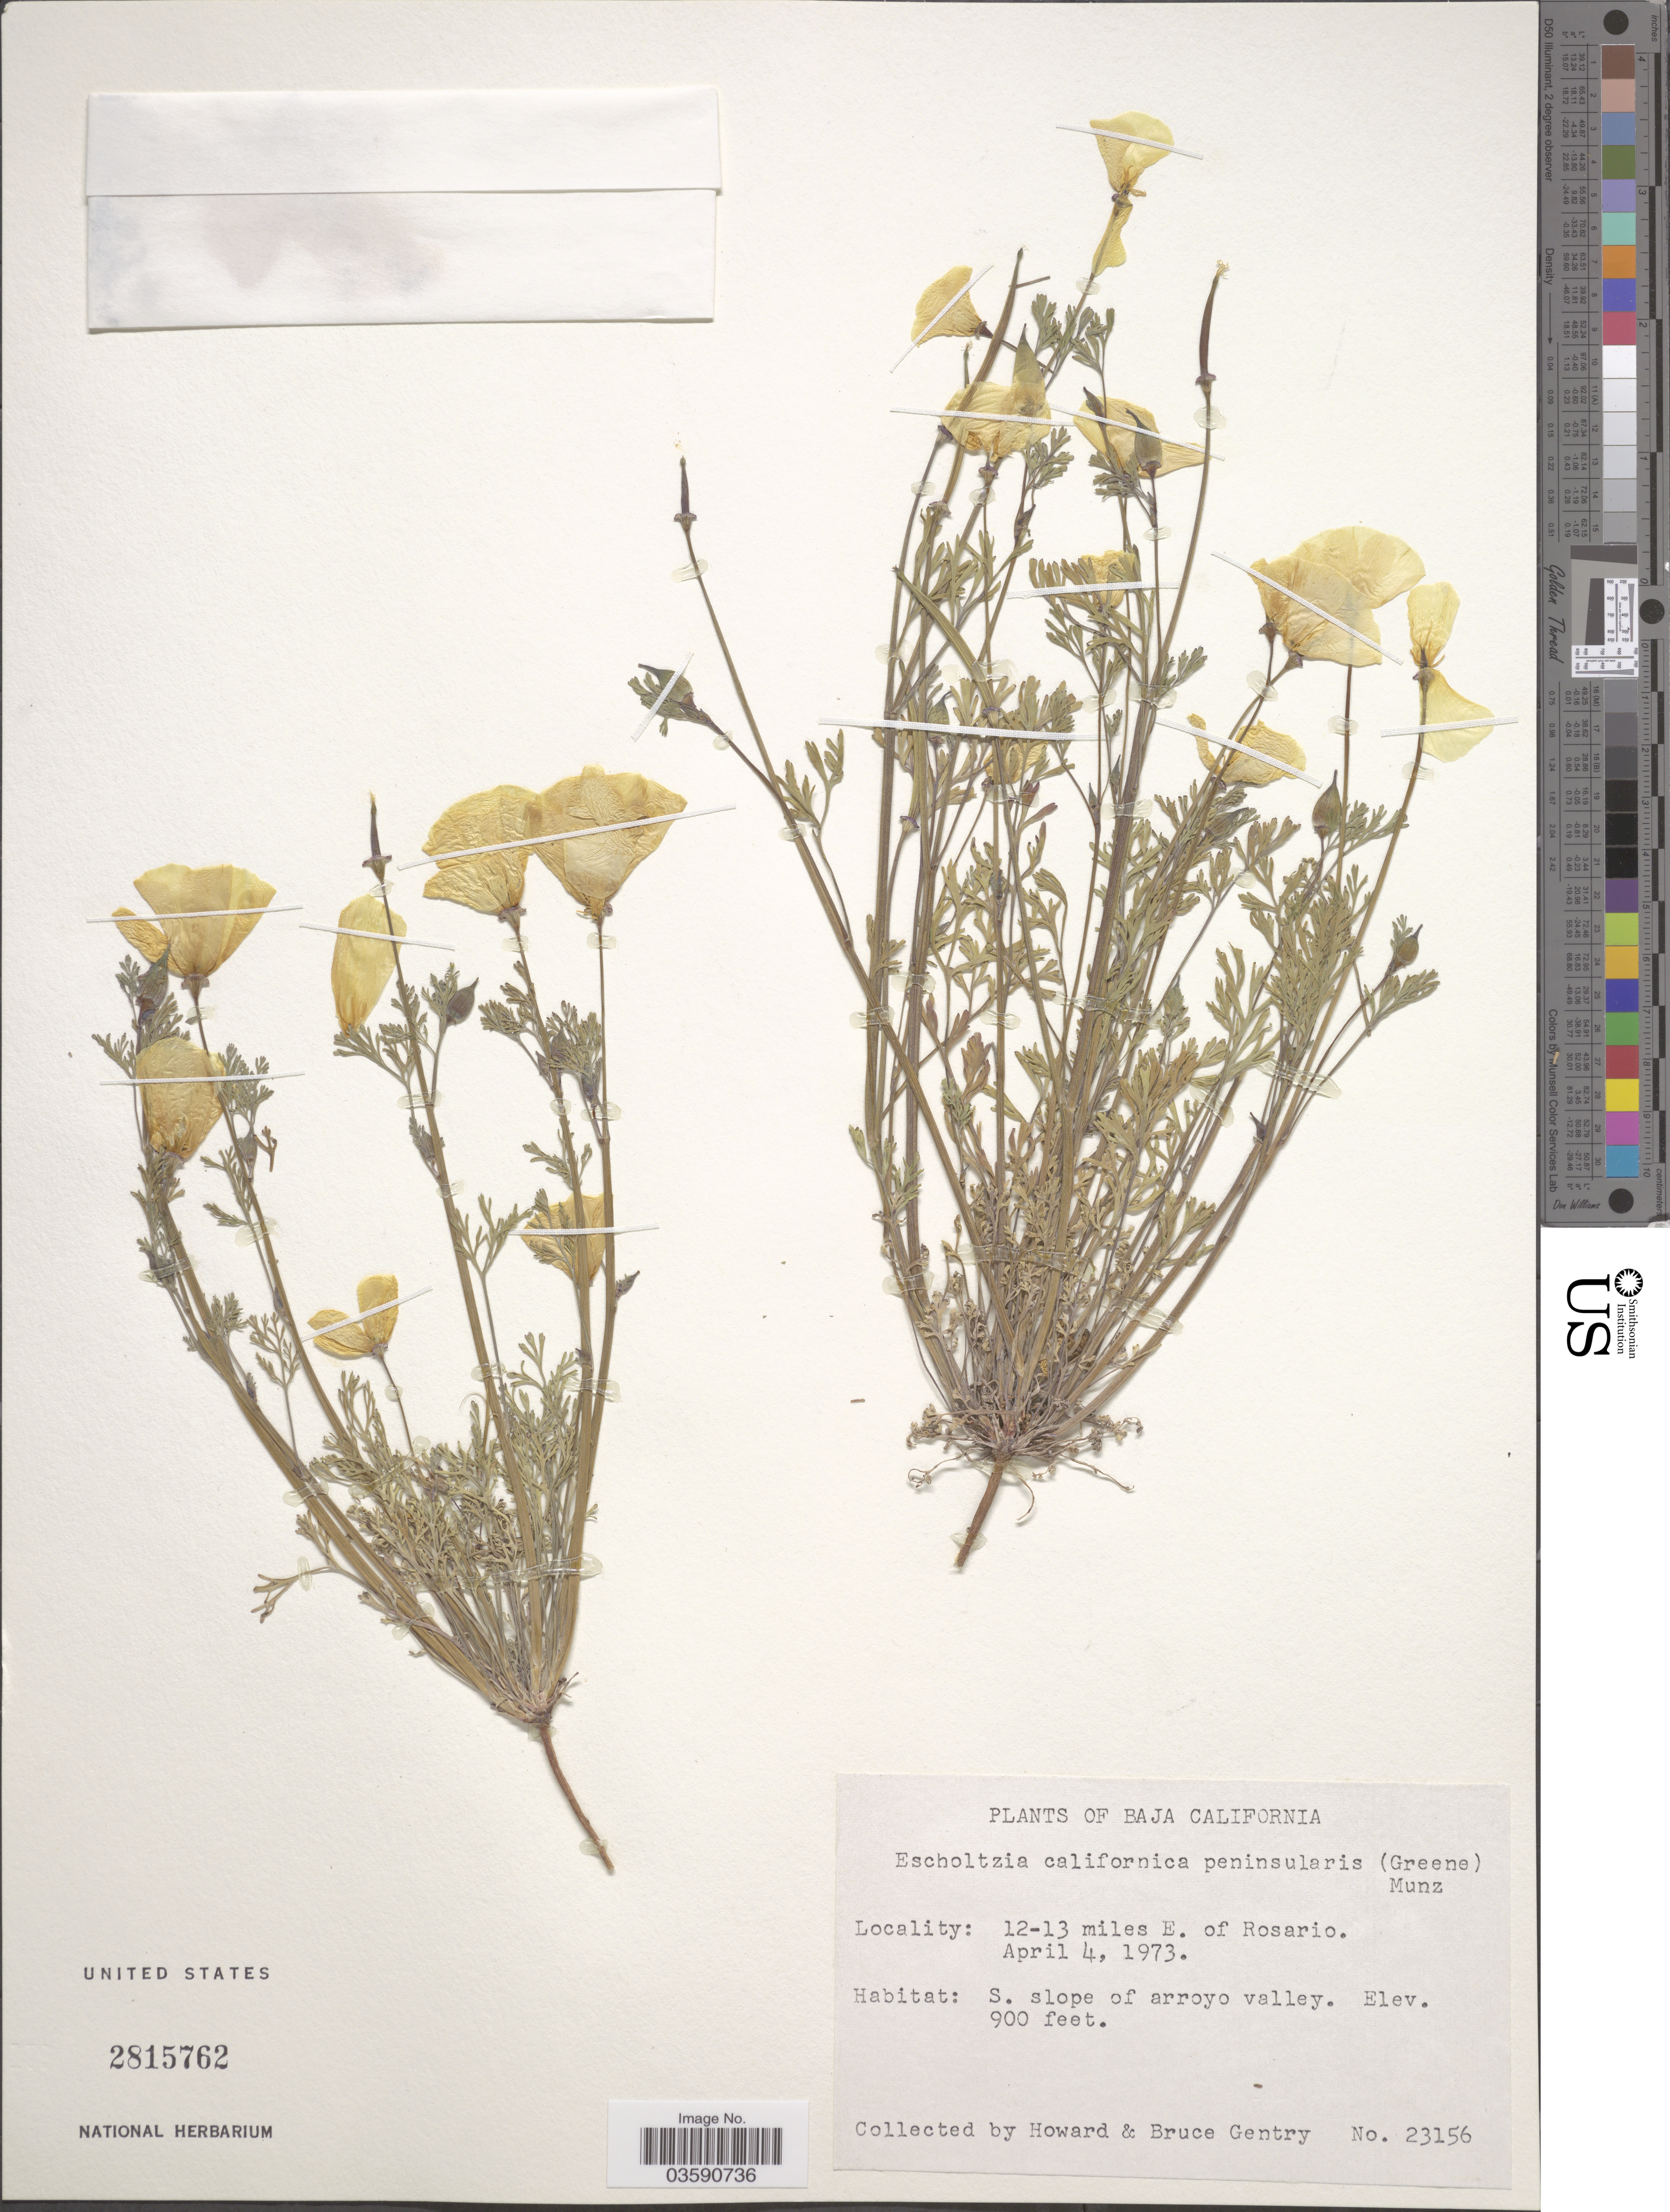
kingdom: Plantae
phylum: Tracheophyta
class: Magnoliopsida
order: Ranunculales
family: Papaveraceae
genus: Eschscholzia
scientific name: Eschscholzia californica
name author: Cham.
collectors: H. S. Gentry & B. Gentry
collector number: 23156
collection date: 1973-04-04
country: Mexico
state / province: Baja California Norte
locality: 12-13 miles E. of Rosario. S. slope of arroyo valley.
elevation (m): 274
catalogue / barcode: US 2815762